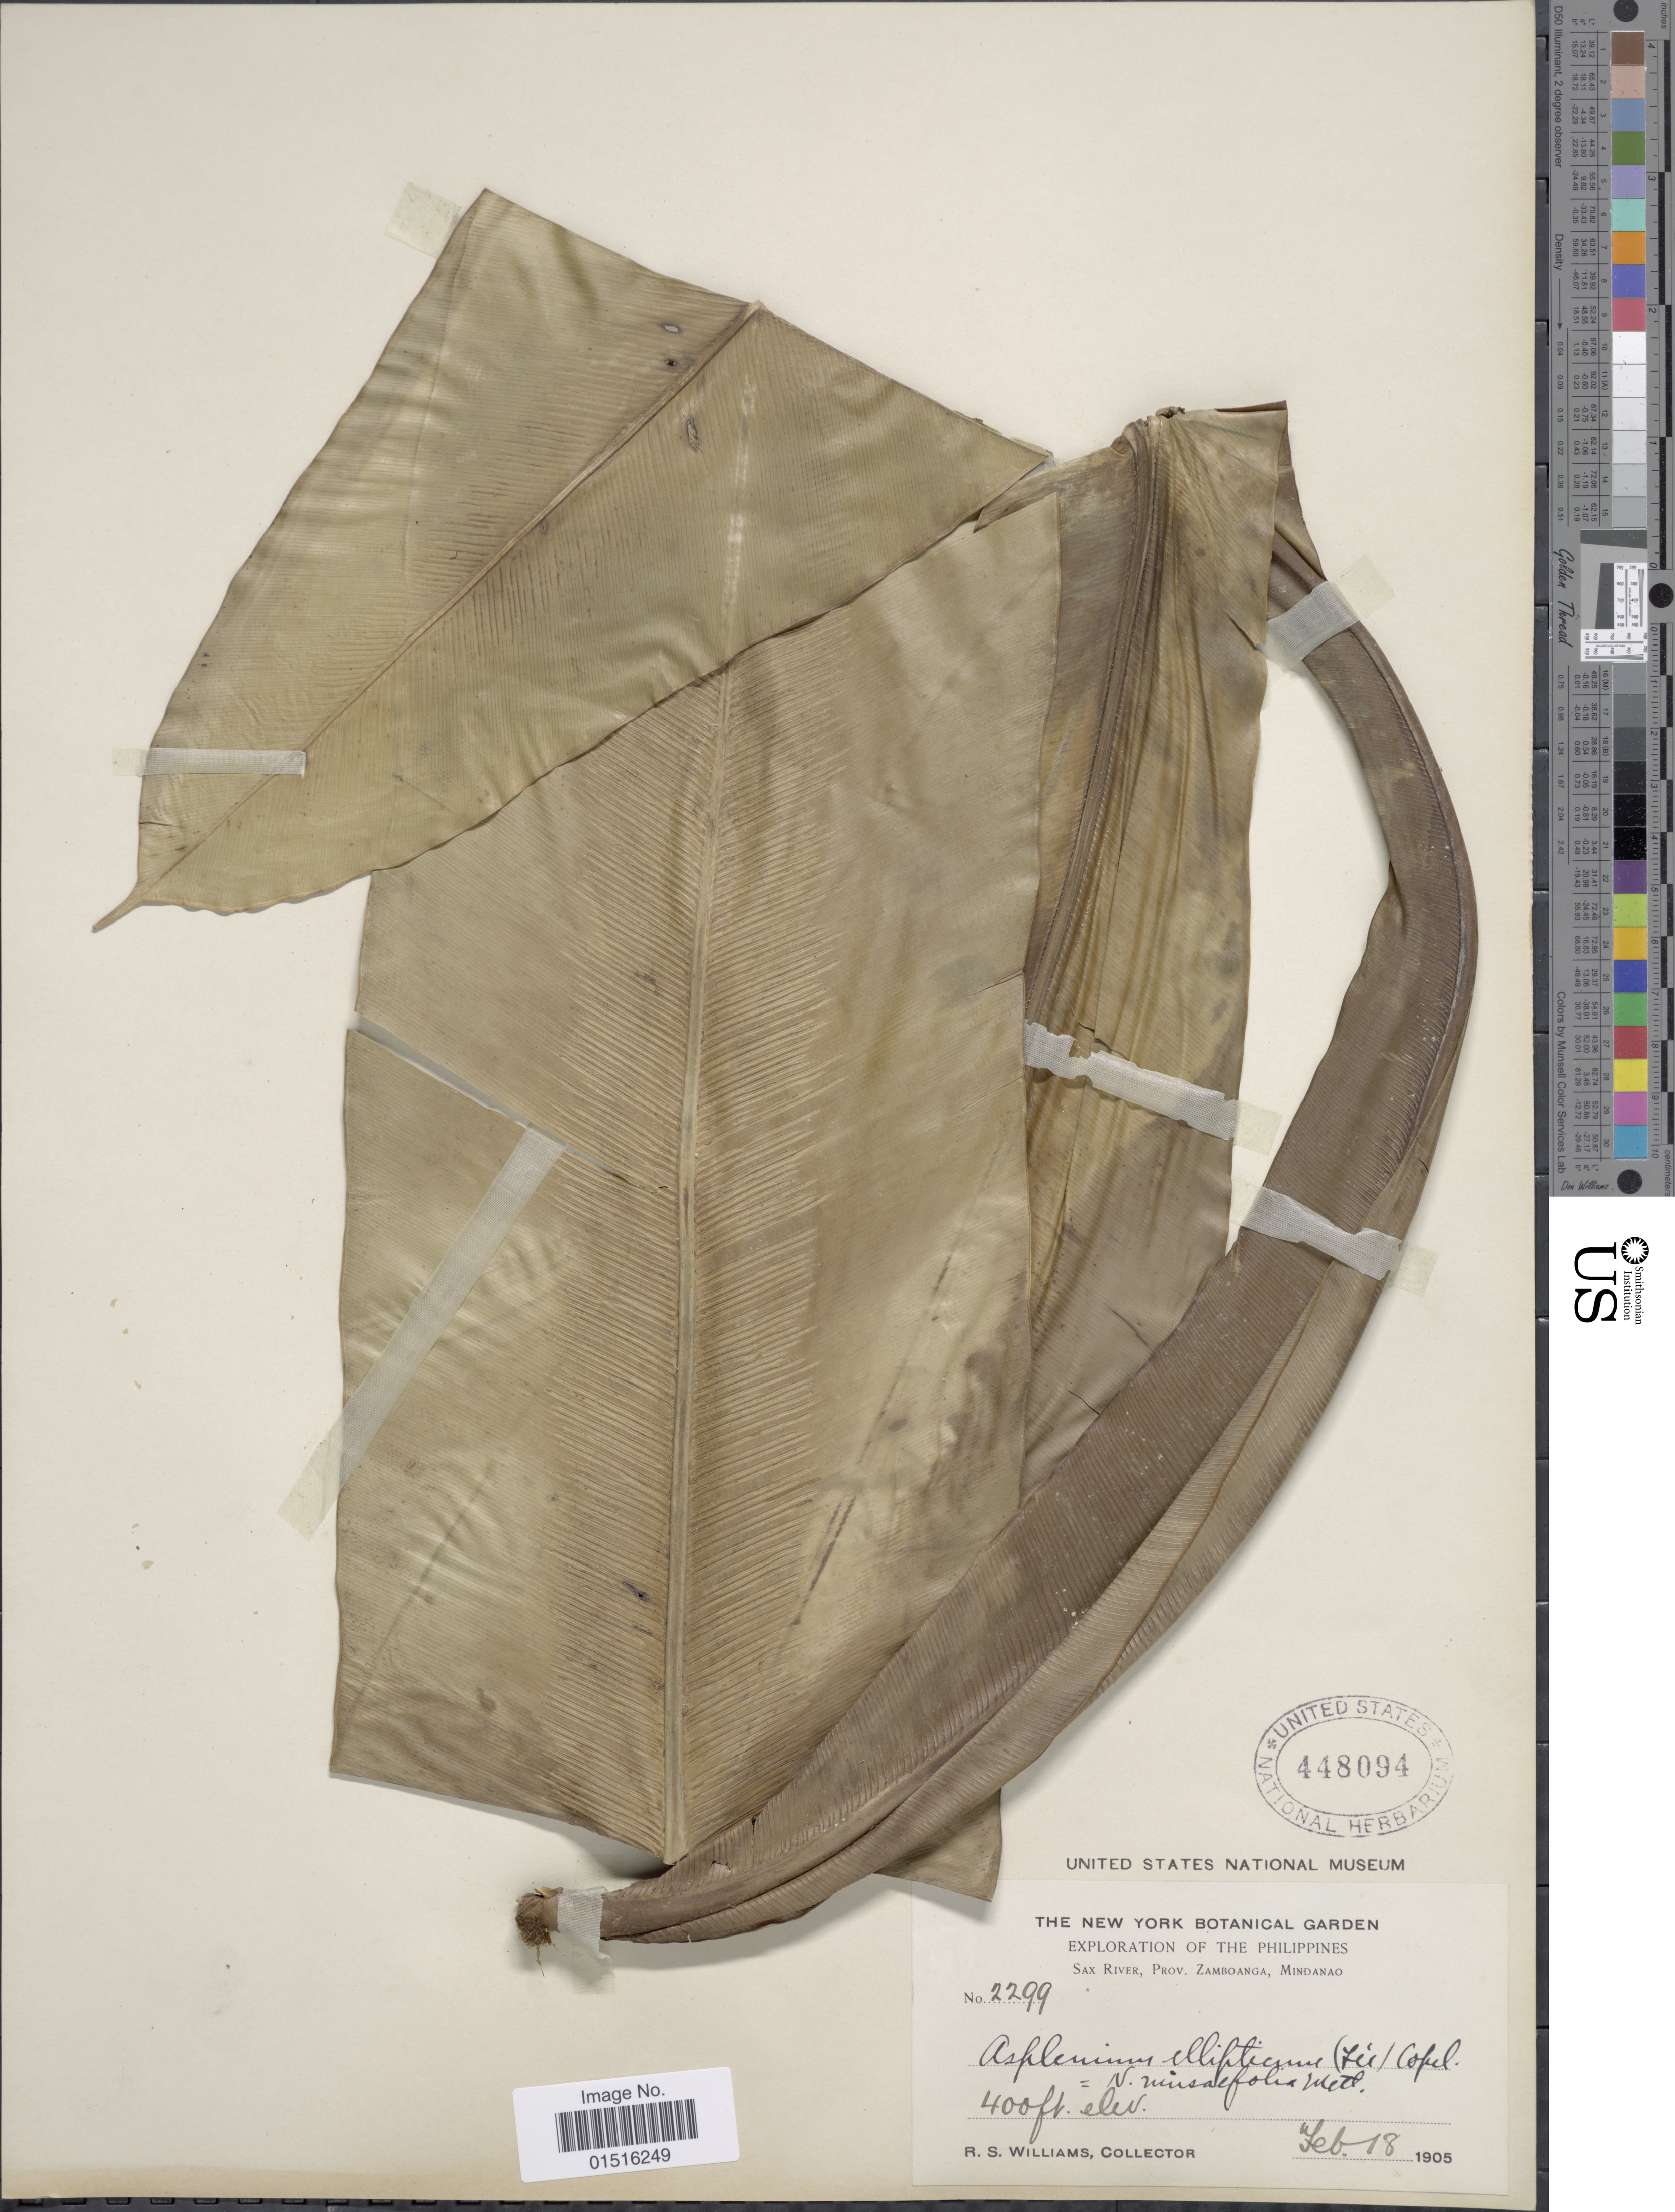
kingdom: Plantae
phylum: Tracheophyta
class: Polypodiopsida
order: Polypodiales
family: Aspleniaceae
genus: Asplenium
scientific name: Asplenium cymbifolium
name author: Christ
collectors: R. S. Williams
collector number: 2299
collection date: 1905-02-18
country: Philippines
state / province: Zamboanga Peninsula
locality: Sax River, Prov. Zamboanga, Mindanao,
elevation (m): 122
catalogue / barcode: US 448094